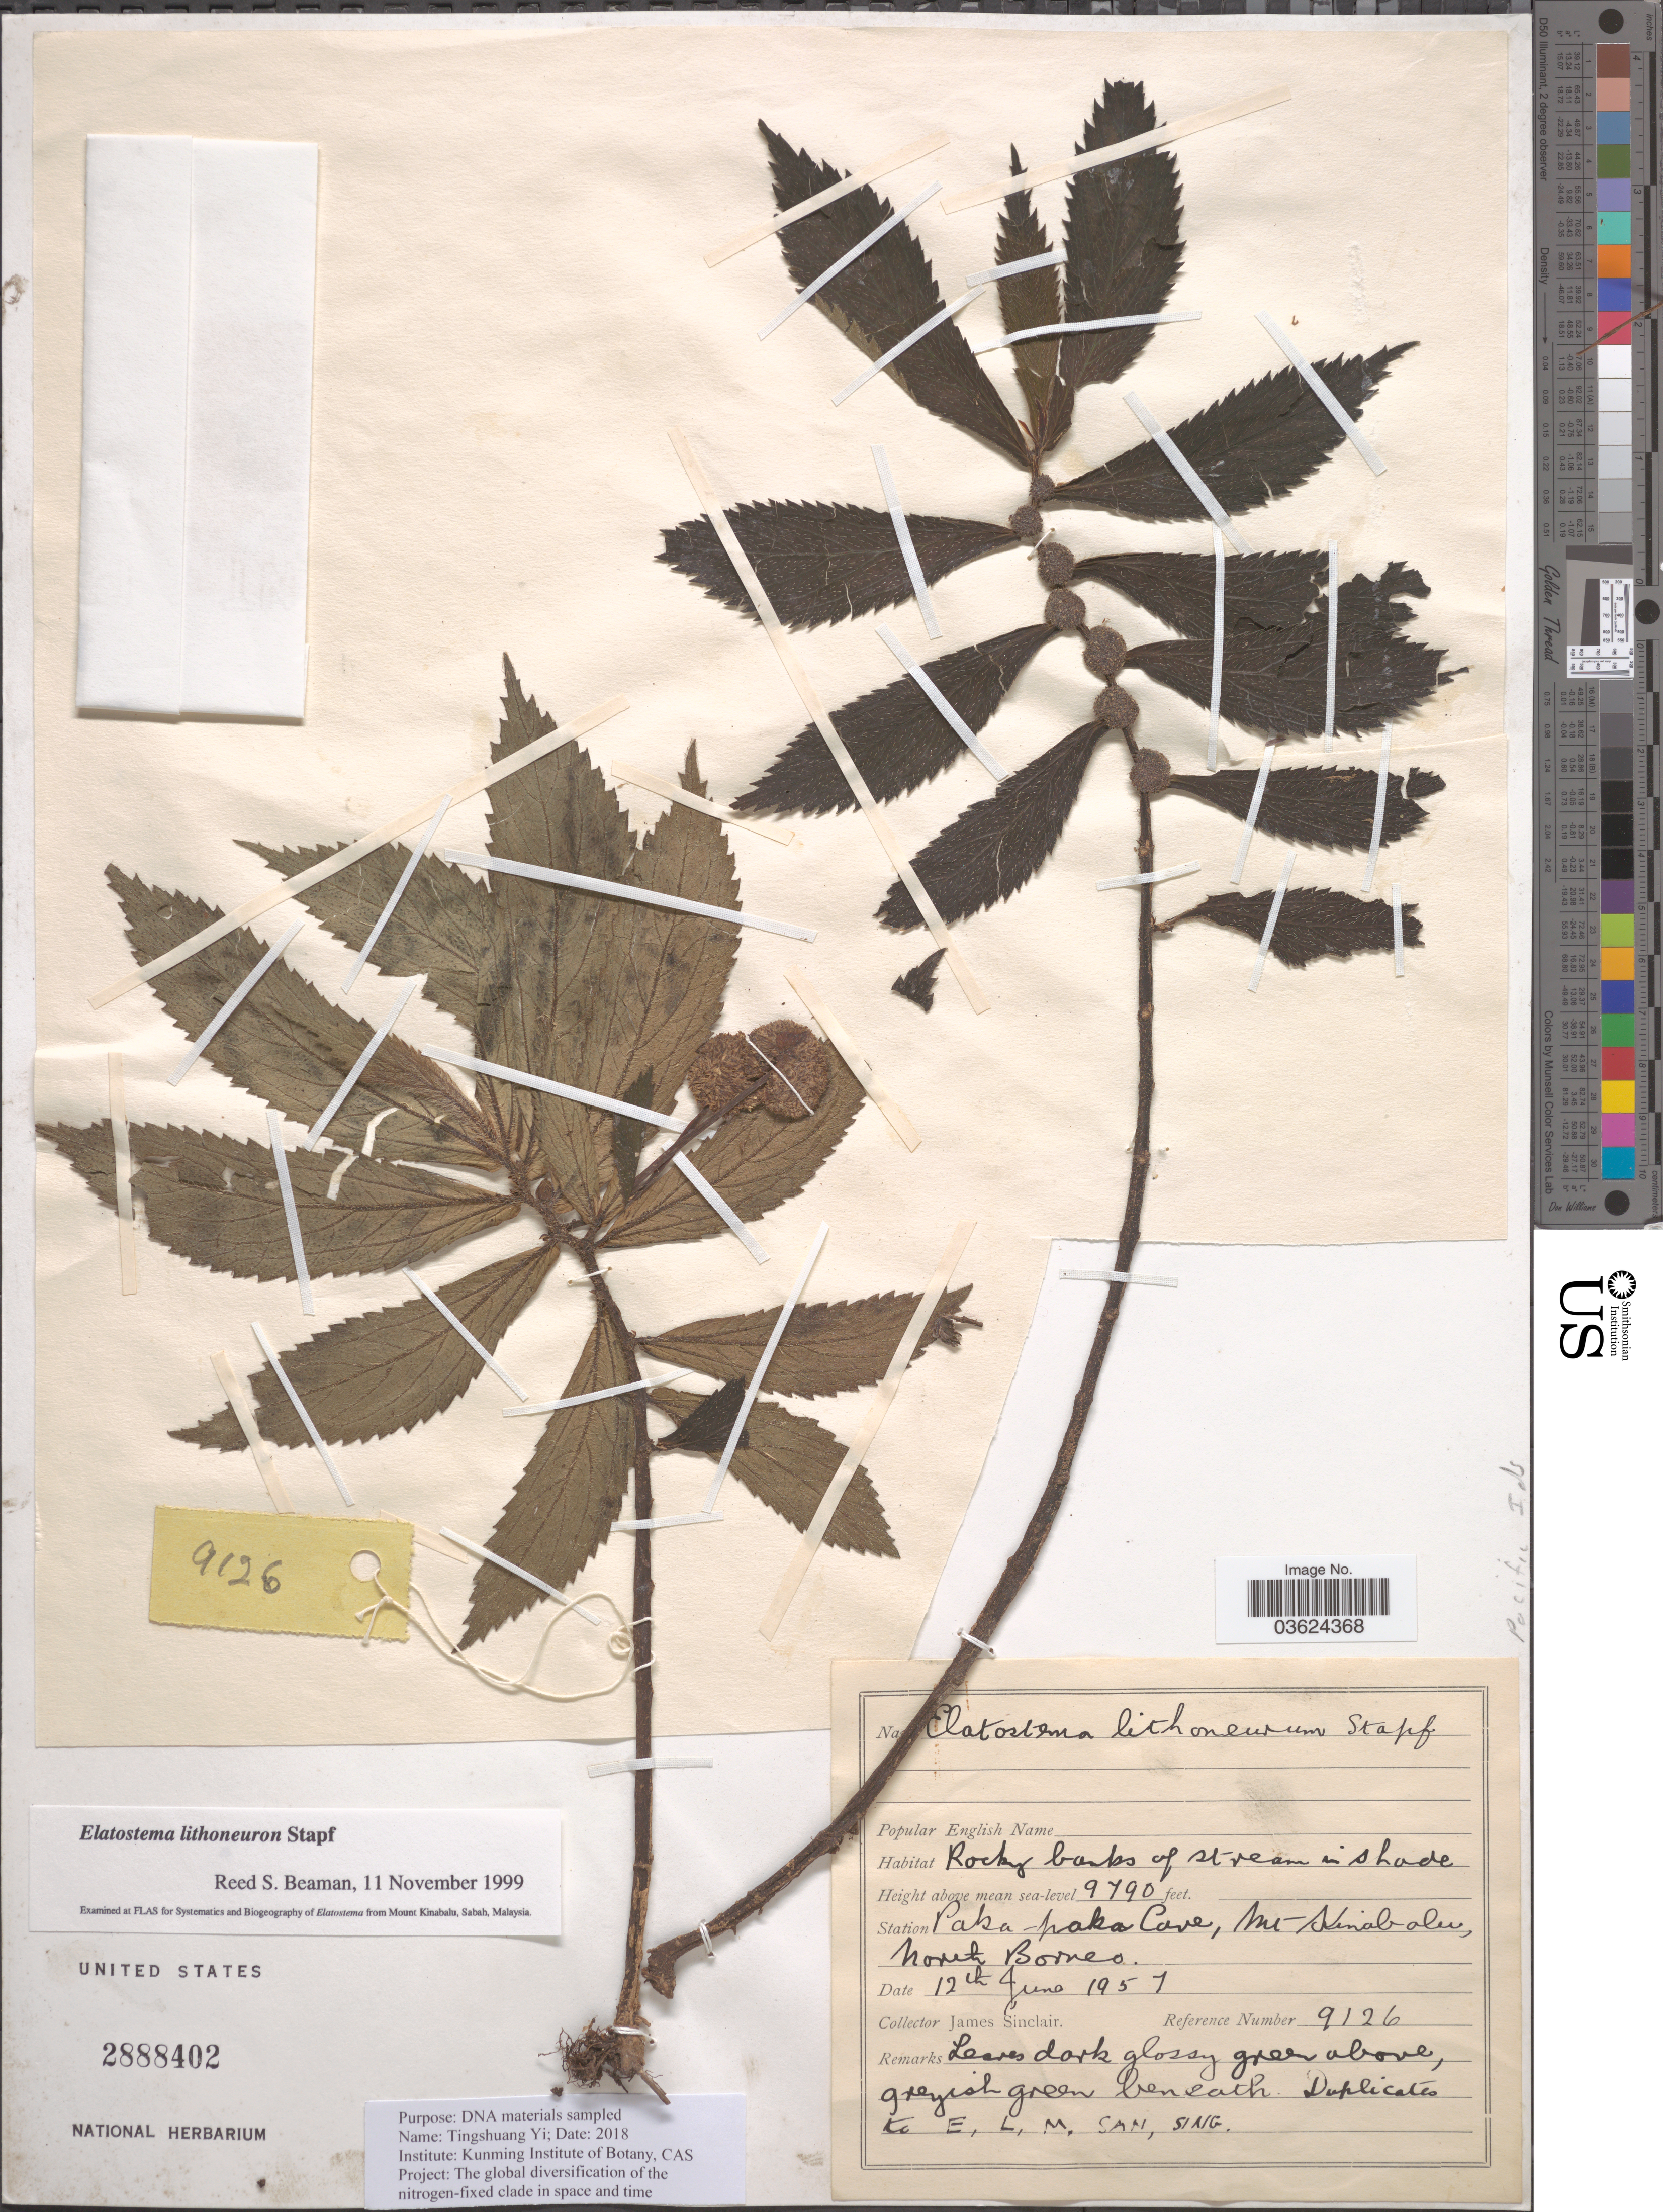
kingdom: Plantae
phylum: Tracheophyta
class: Magnoliopsida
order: Rosales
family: Urticaceae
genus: Elatostema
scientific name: Elatostema lithoneurum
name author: Stapf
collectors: J. Sinclair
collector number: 9126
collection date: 1957-06-12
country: Malaysia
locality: Station Paka-paka Cave [interpreted], Mt Kinabalu, North Borneo.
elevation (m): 2984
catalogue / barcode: US 2888402